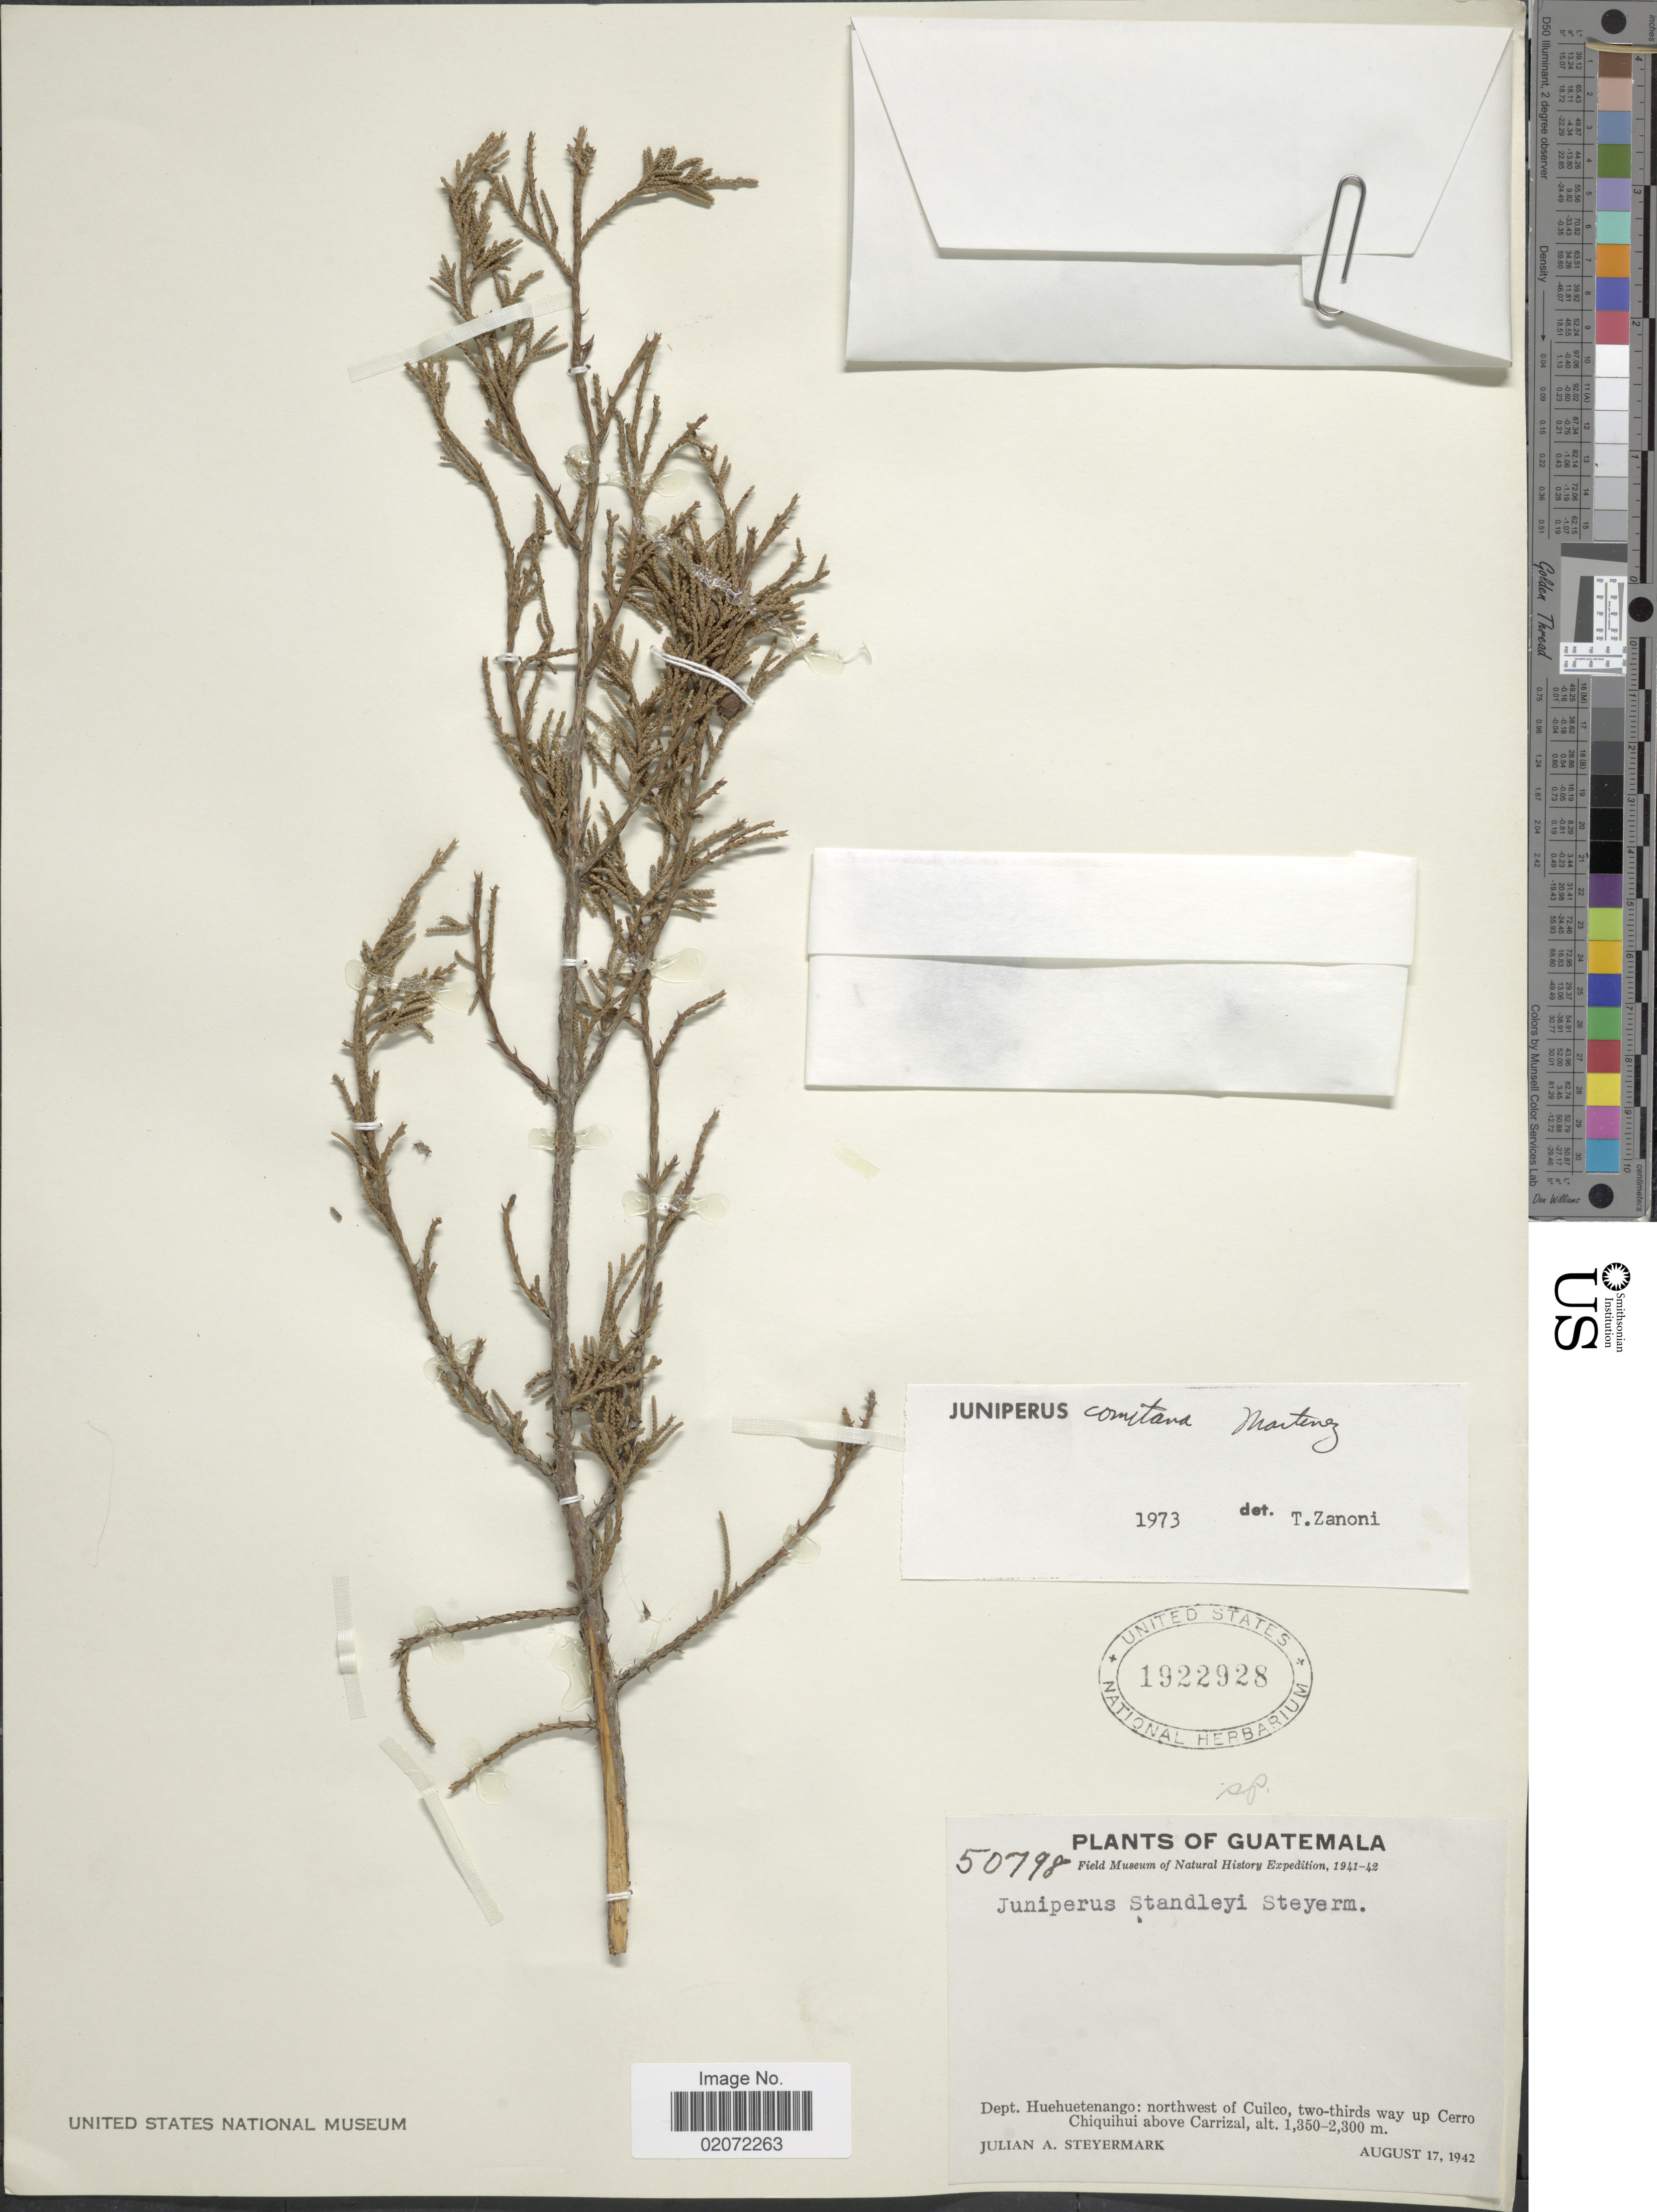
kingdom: Plantae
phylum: Tracheophyta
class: Pinopsida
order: Pinales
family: Cupressaceae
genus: Juniperus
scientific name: Juniperus comitana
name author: Martínez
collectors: J. Steyermark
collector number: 50798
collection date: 1942-08-17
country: Guatemala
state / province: Huehuetenango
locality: Dept. Huehuetenango: northwest of Cuilco, two-thirds way up Cerro Chiquihui above Carrizal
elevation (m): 1350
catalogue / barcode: US 1922928